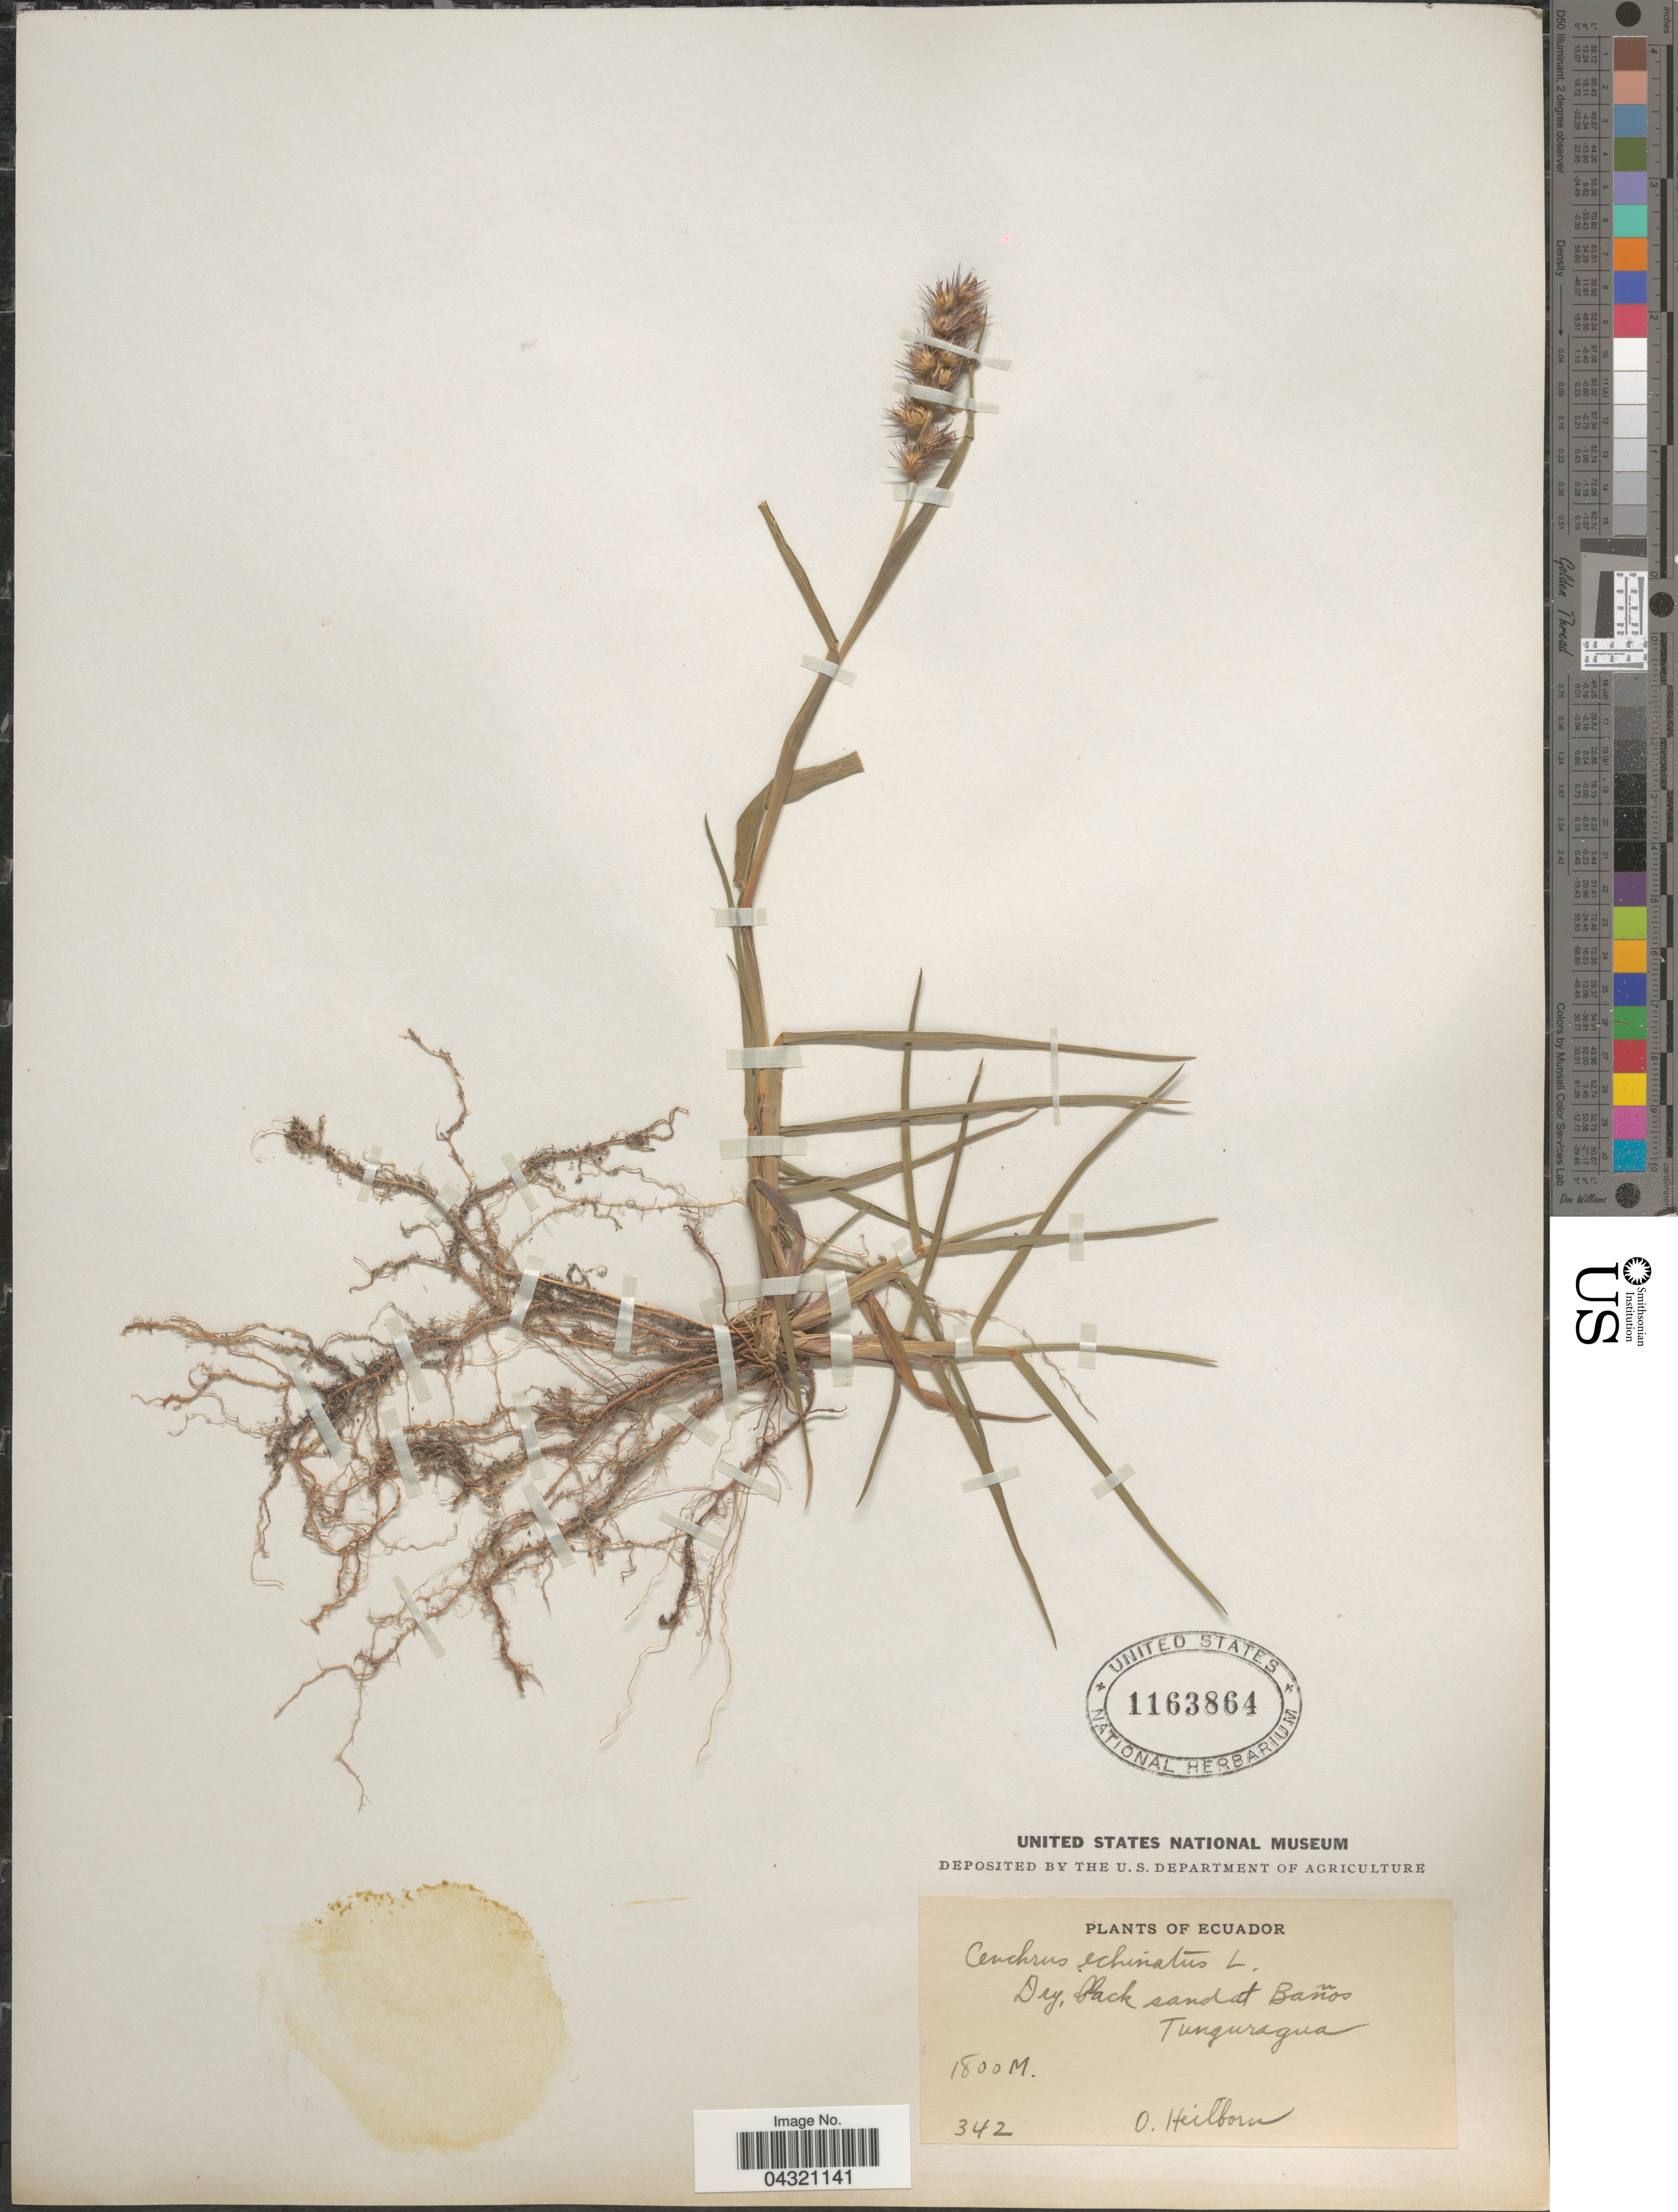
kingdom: Plantae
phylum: Tracheophyta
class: Liliopsida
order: Poales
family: Poaceae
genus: Cenchrus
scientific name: Cenchrus echinatus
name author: L.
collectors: O. Heilbron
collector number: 342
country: Ecuador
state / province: Tungurahua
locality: Dry, black sand at Baños.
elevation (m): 1800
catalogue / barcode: US 1163864